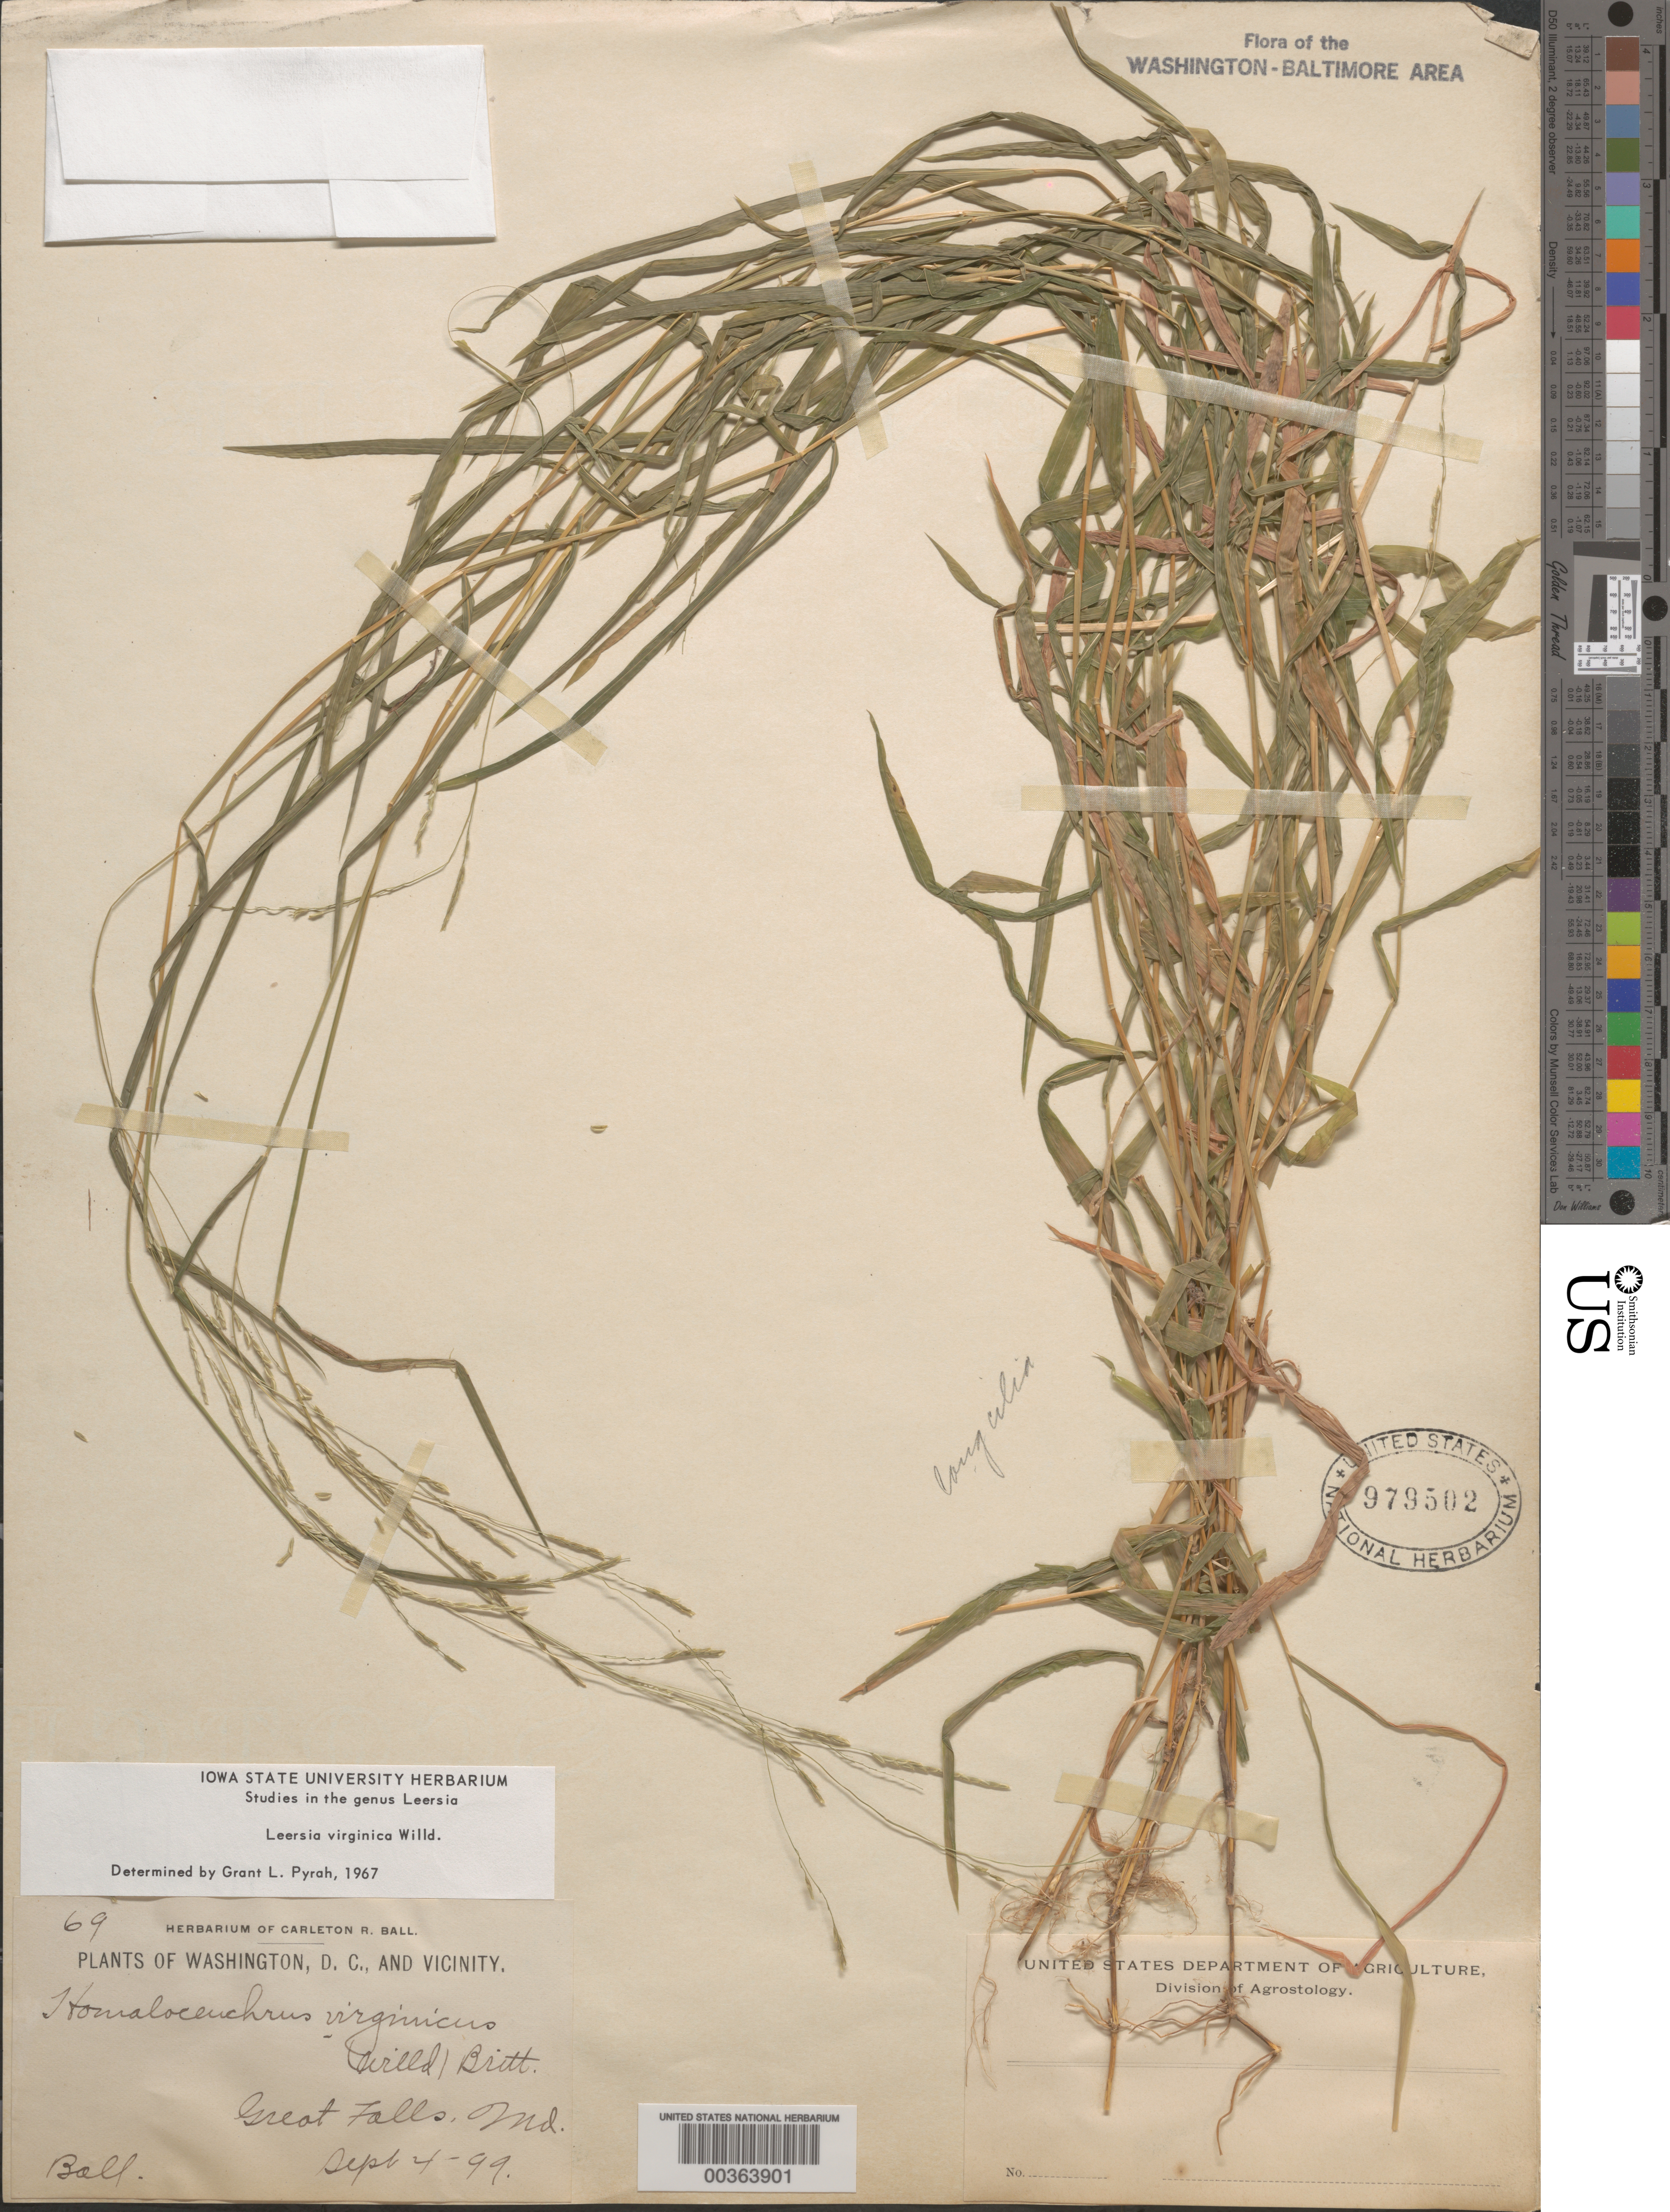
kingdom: Plantae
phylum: Tracheophyta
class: Liliopsida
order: Poales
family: Poaceae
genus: Leersia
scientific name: Leersia virginica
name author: Willd.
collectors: C. R. Ball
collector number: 69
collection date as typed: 04 Sep 1899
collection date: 1899-09-04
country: United States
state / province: Maryland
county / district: Montgomery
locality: Great Falls C. & O. Canal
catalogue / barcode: US 979502